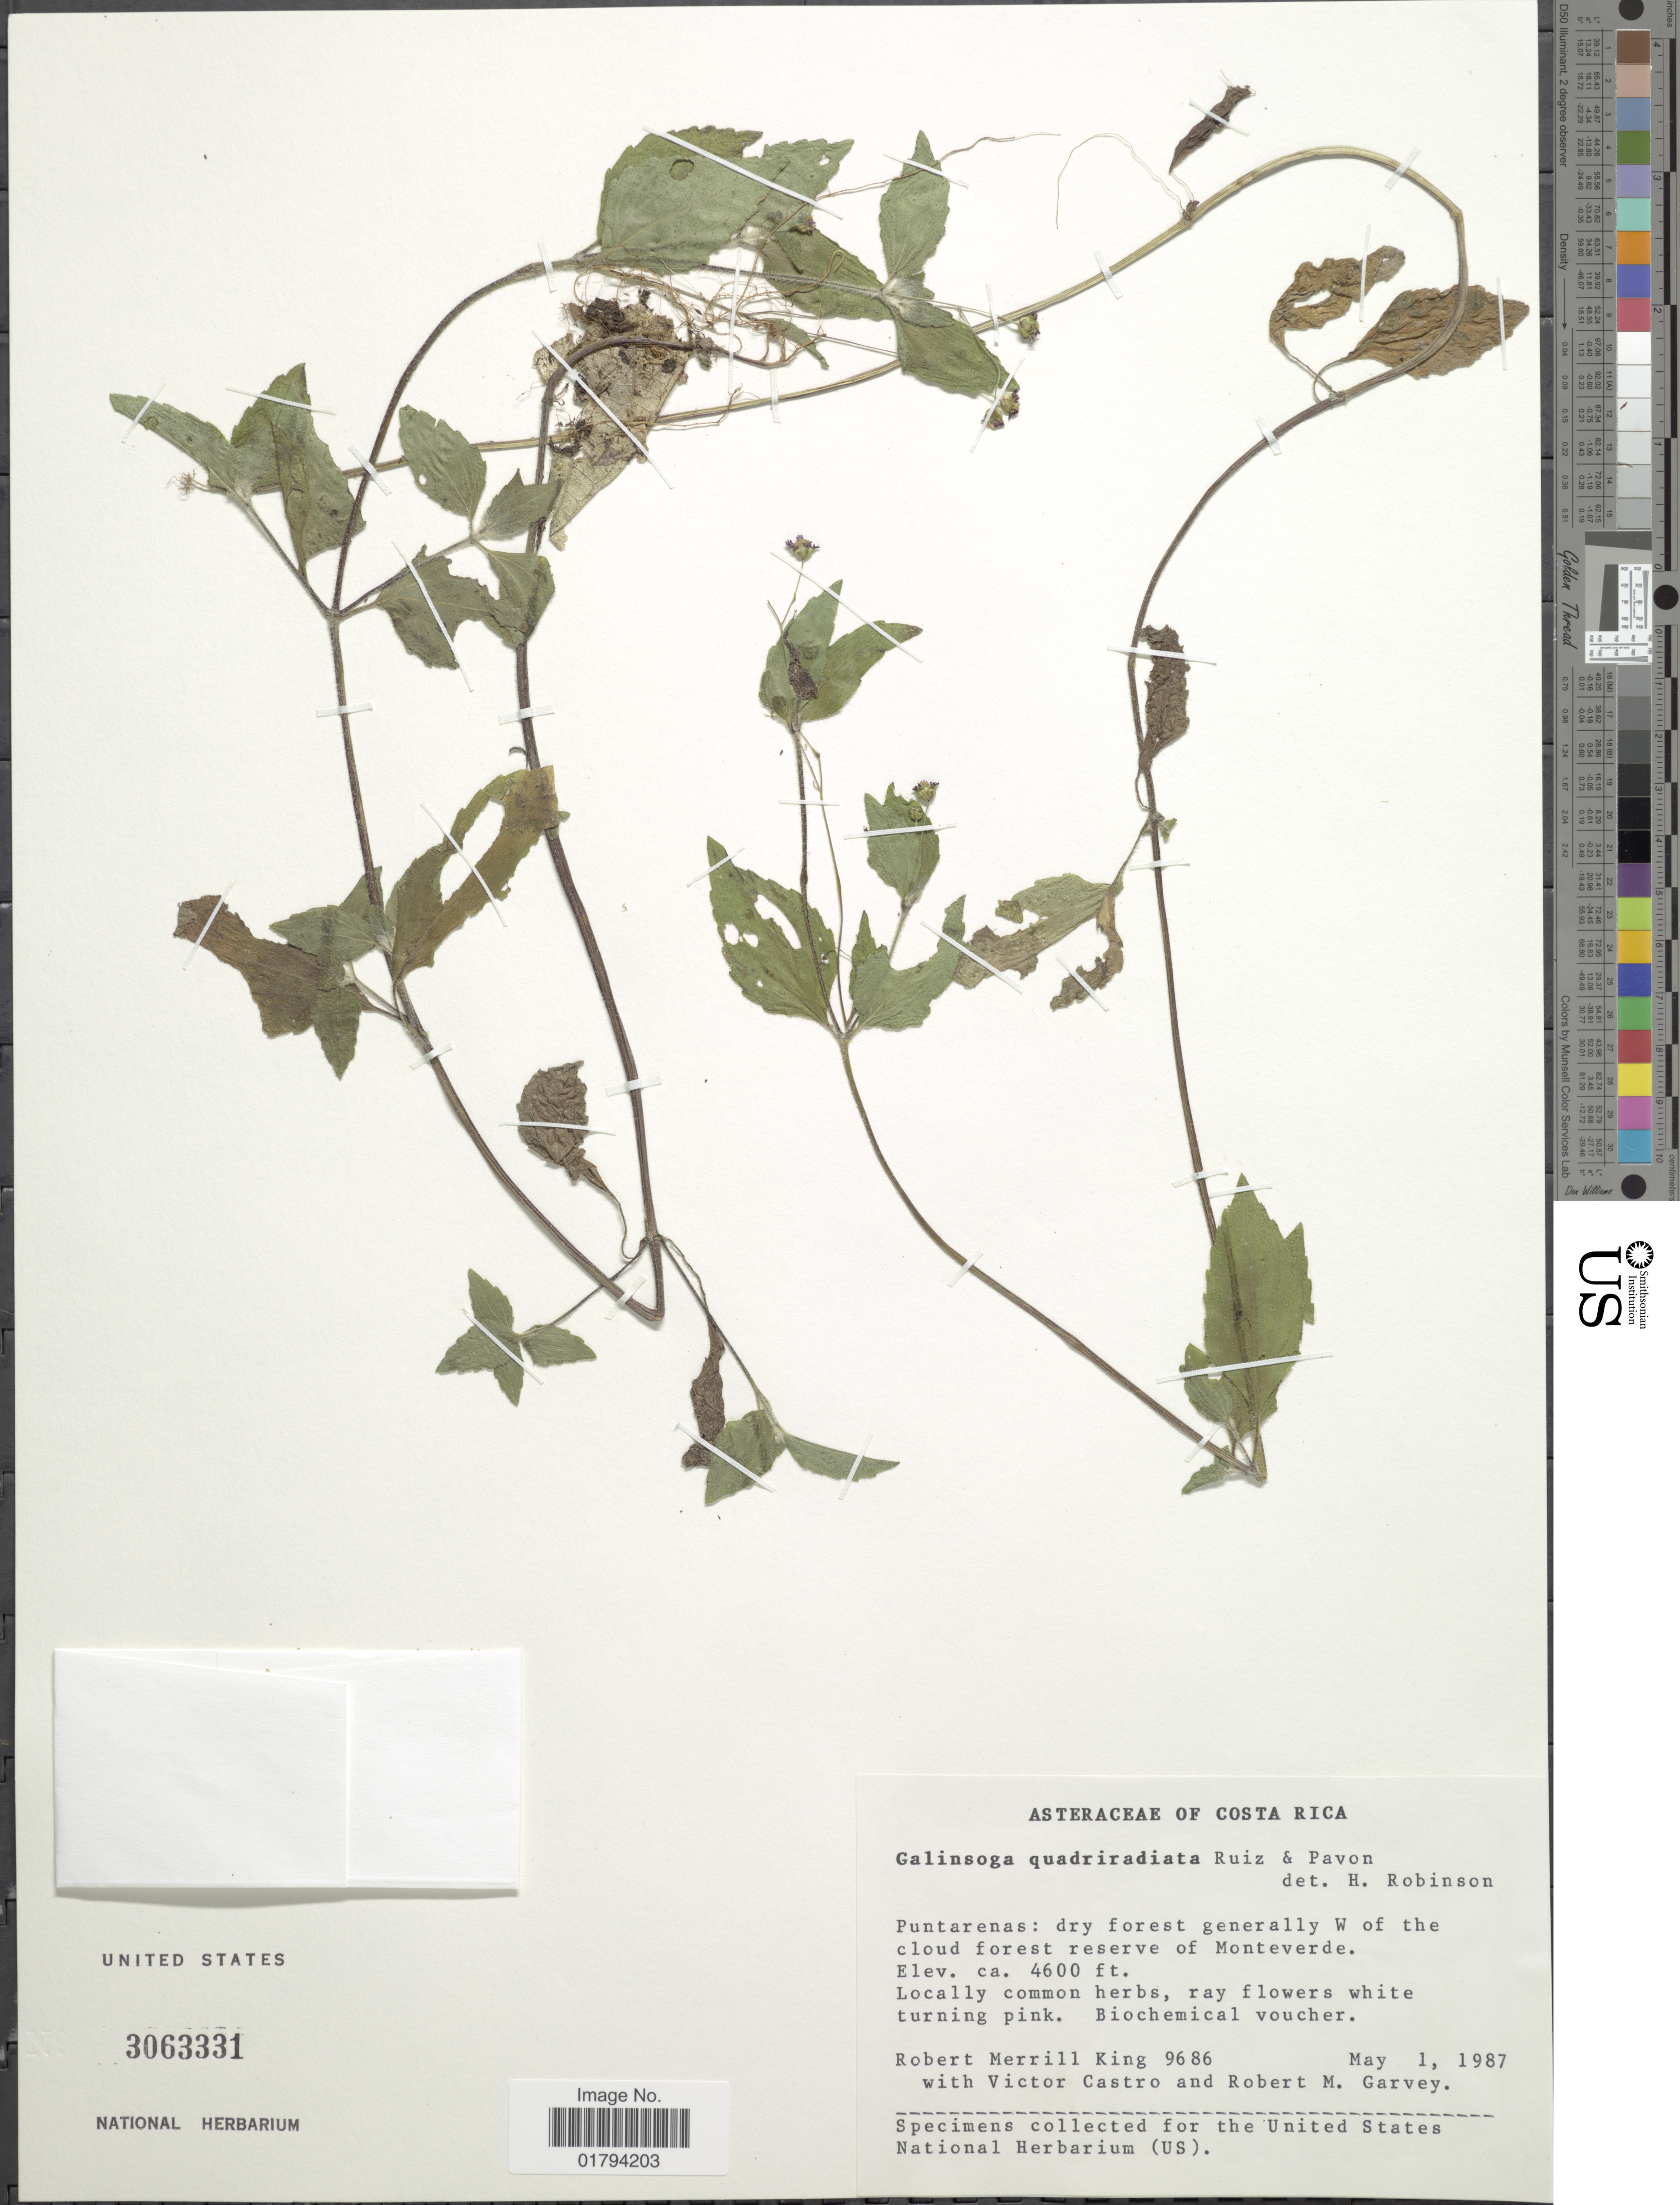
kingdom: Plantae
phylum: Tracheophyta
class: Magnoliopsida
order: Asterales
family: Asteraceae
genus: Galinsoga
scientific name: Galinsoga quadriradiata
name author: Ruiz & Pav.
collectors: R. M. King, V. Castro & R. Garvey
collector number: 9686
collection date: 1987-05-01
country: Costa Rica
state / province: Puntarenas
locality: Dry forest generally W of the cloud forest reserve of Monteverde.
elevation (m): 1402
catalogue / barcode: US 3063331